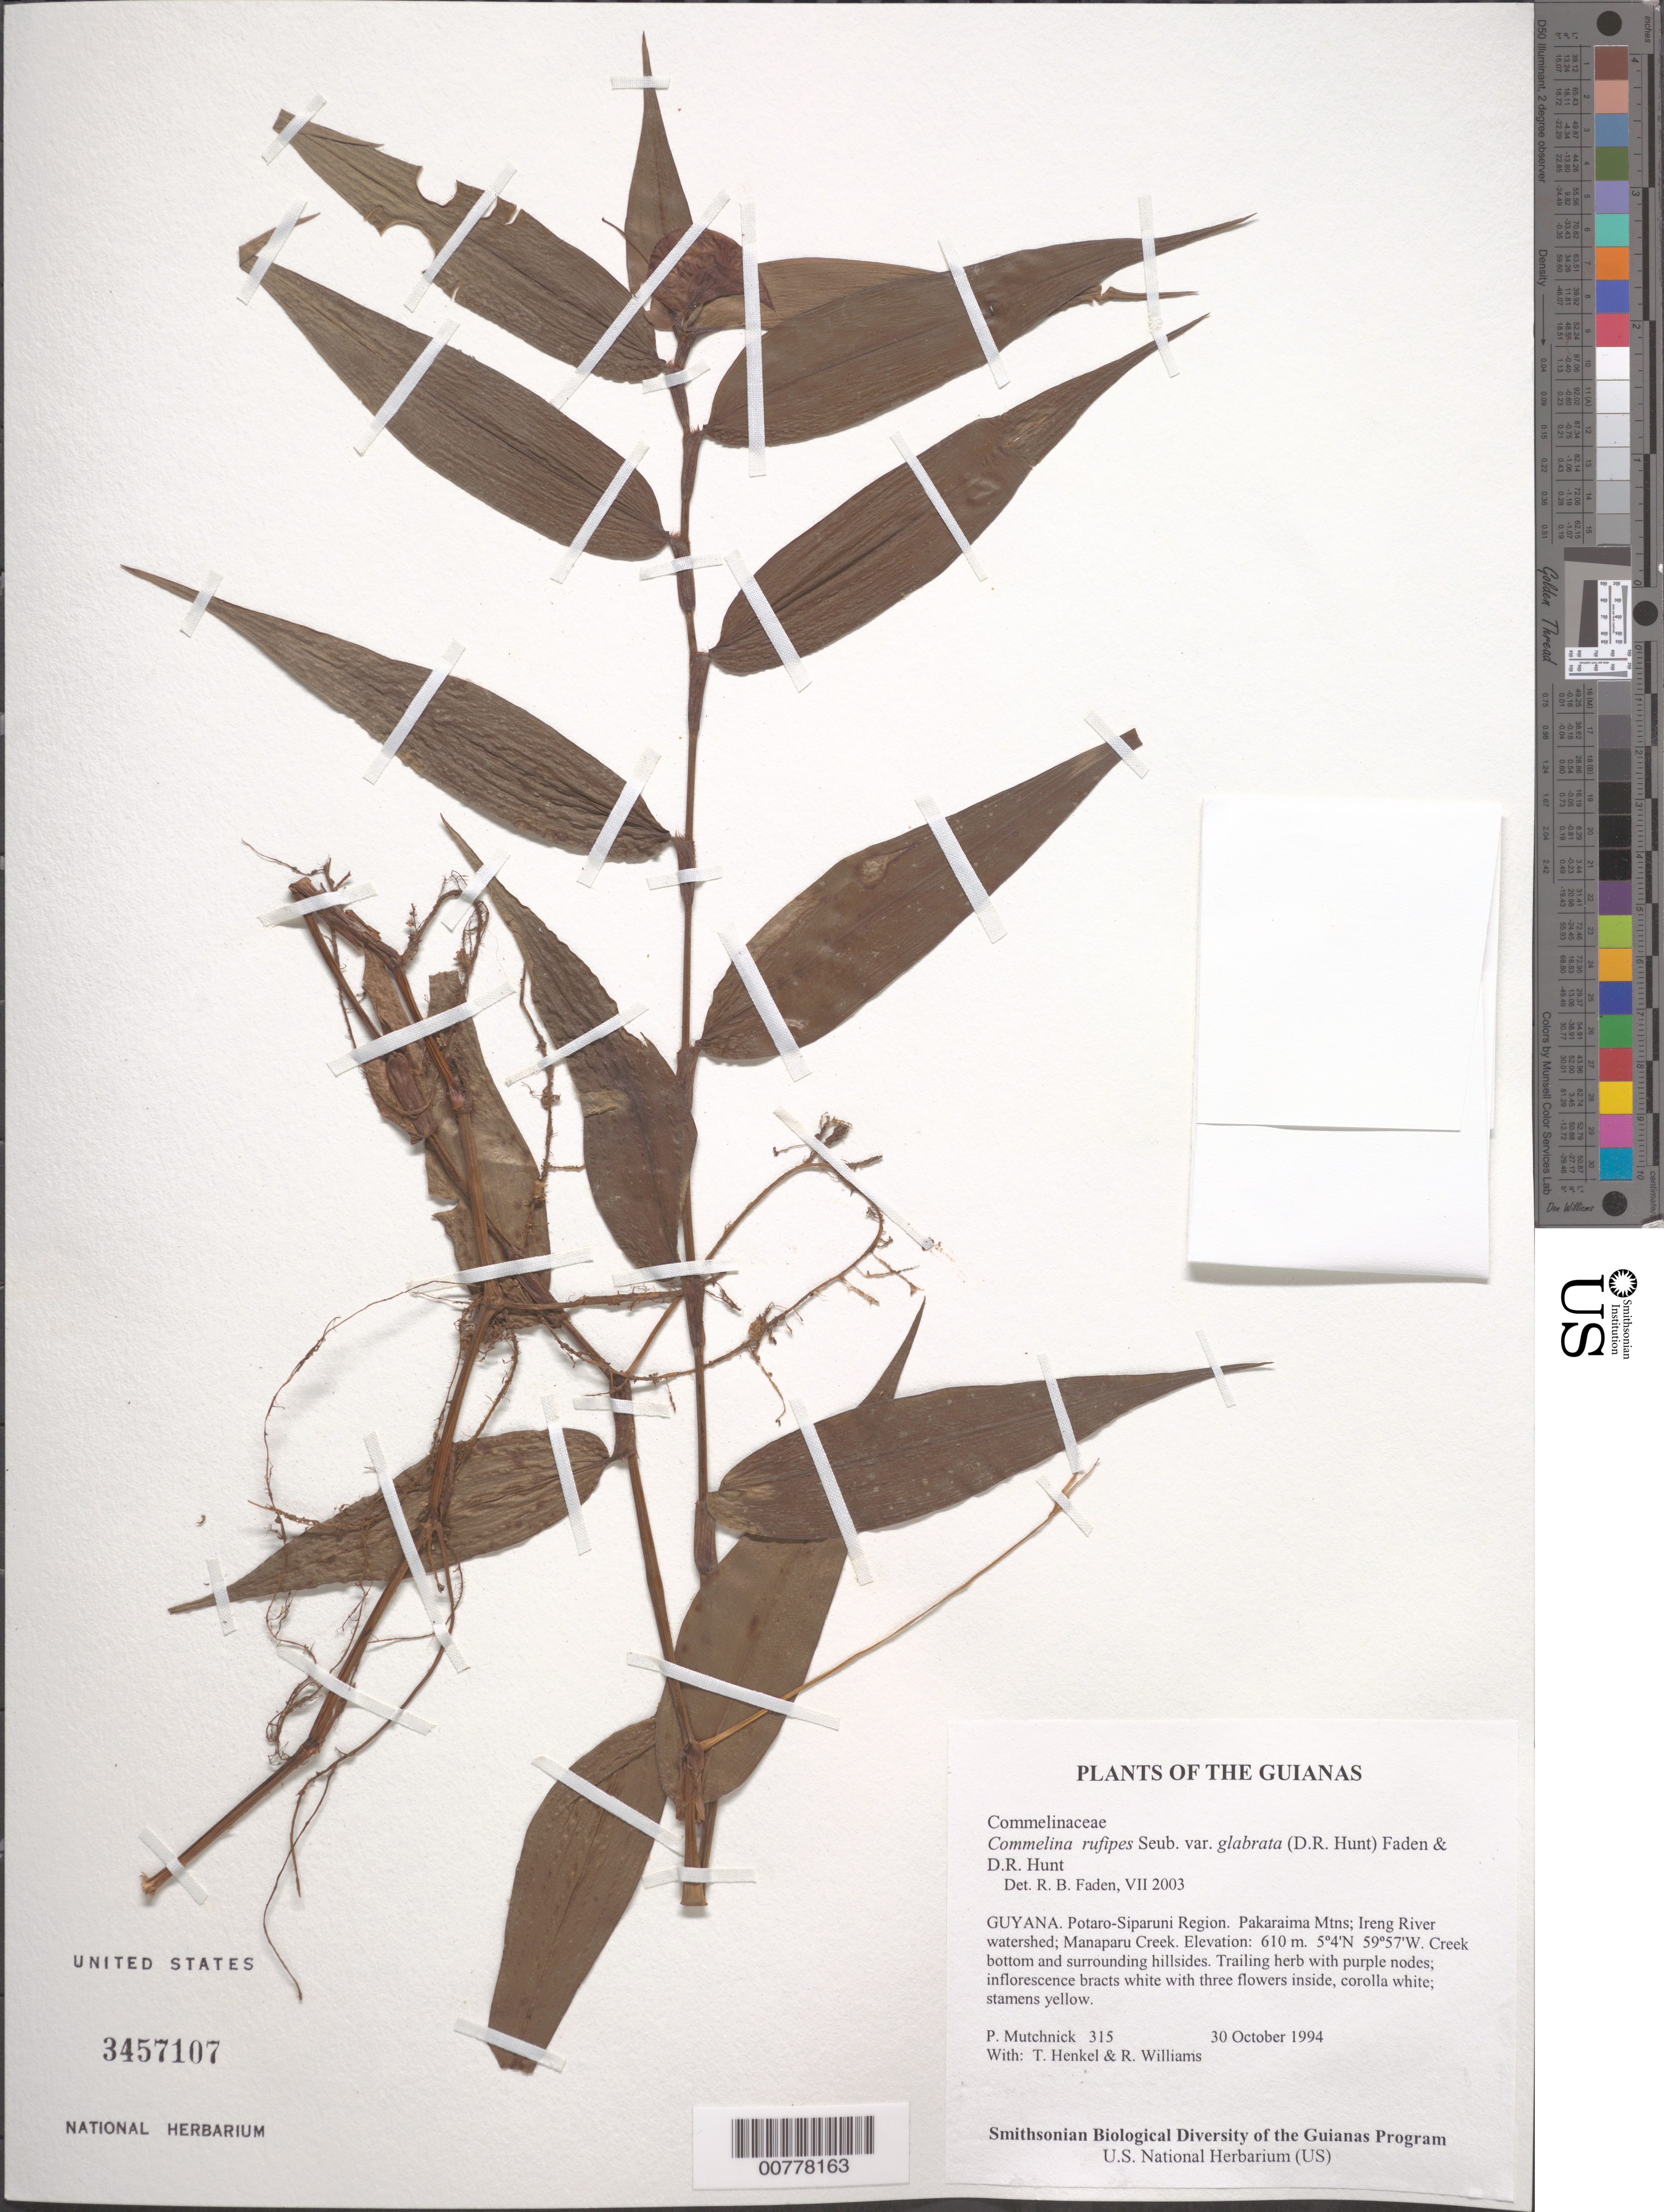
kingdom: Plantae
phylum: Tracheophyta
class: Liliopsida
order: Commelinales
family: Commelinaceae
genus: Commelina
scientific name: Commelina rufipes var. glabrata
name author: (D.R. Hunt) Faden & D.R. Hunt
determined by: Faden, Robert B., (US), Smithsonian Institution - National Museum of Natural History (UNITED STATES)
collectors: P. Mutchnick, T. Henkel & R. Williams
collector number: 315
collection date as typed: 30 October 1994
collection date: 1994-10-30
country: Guyana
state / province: Potaro-Siparuni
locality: Pakaraima Mtns; Ireng River watershed; Manaparu Creek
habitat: Creek bottom and surrounding hillsides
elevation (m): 610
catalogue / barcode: US 3457107